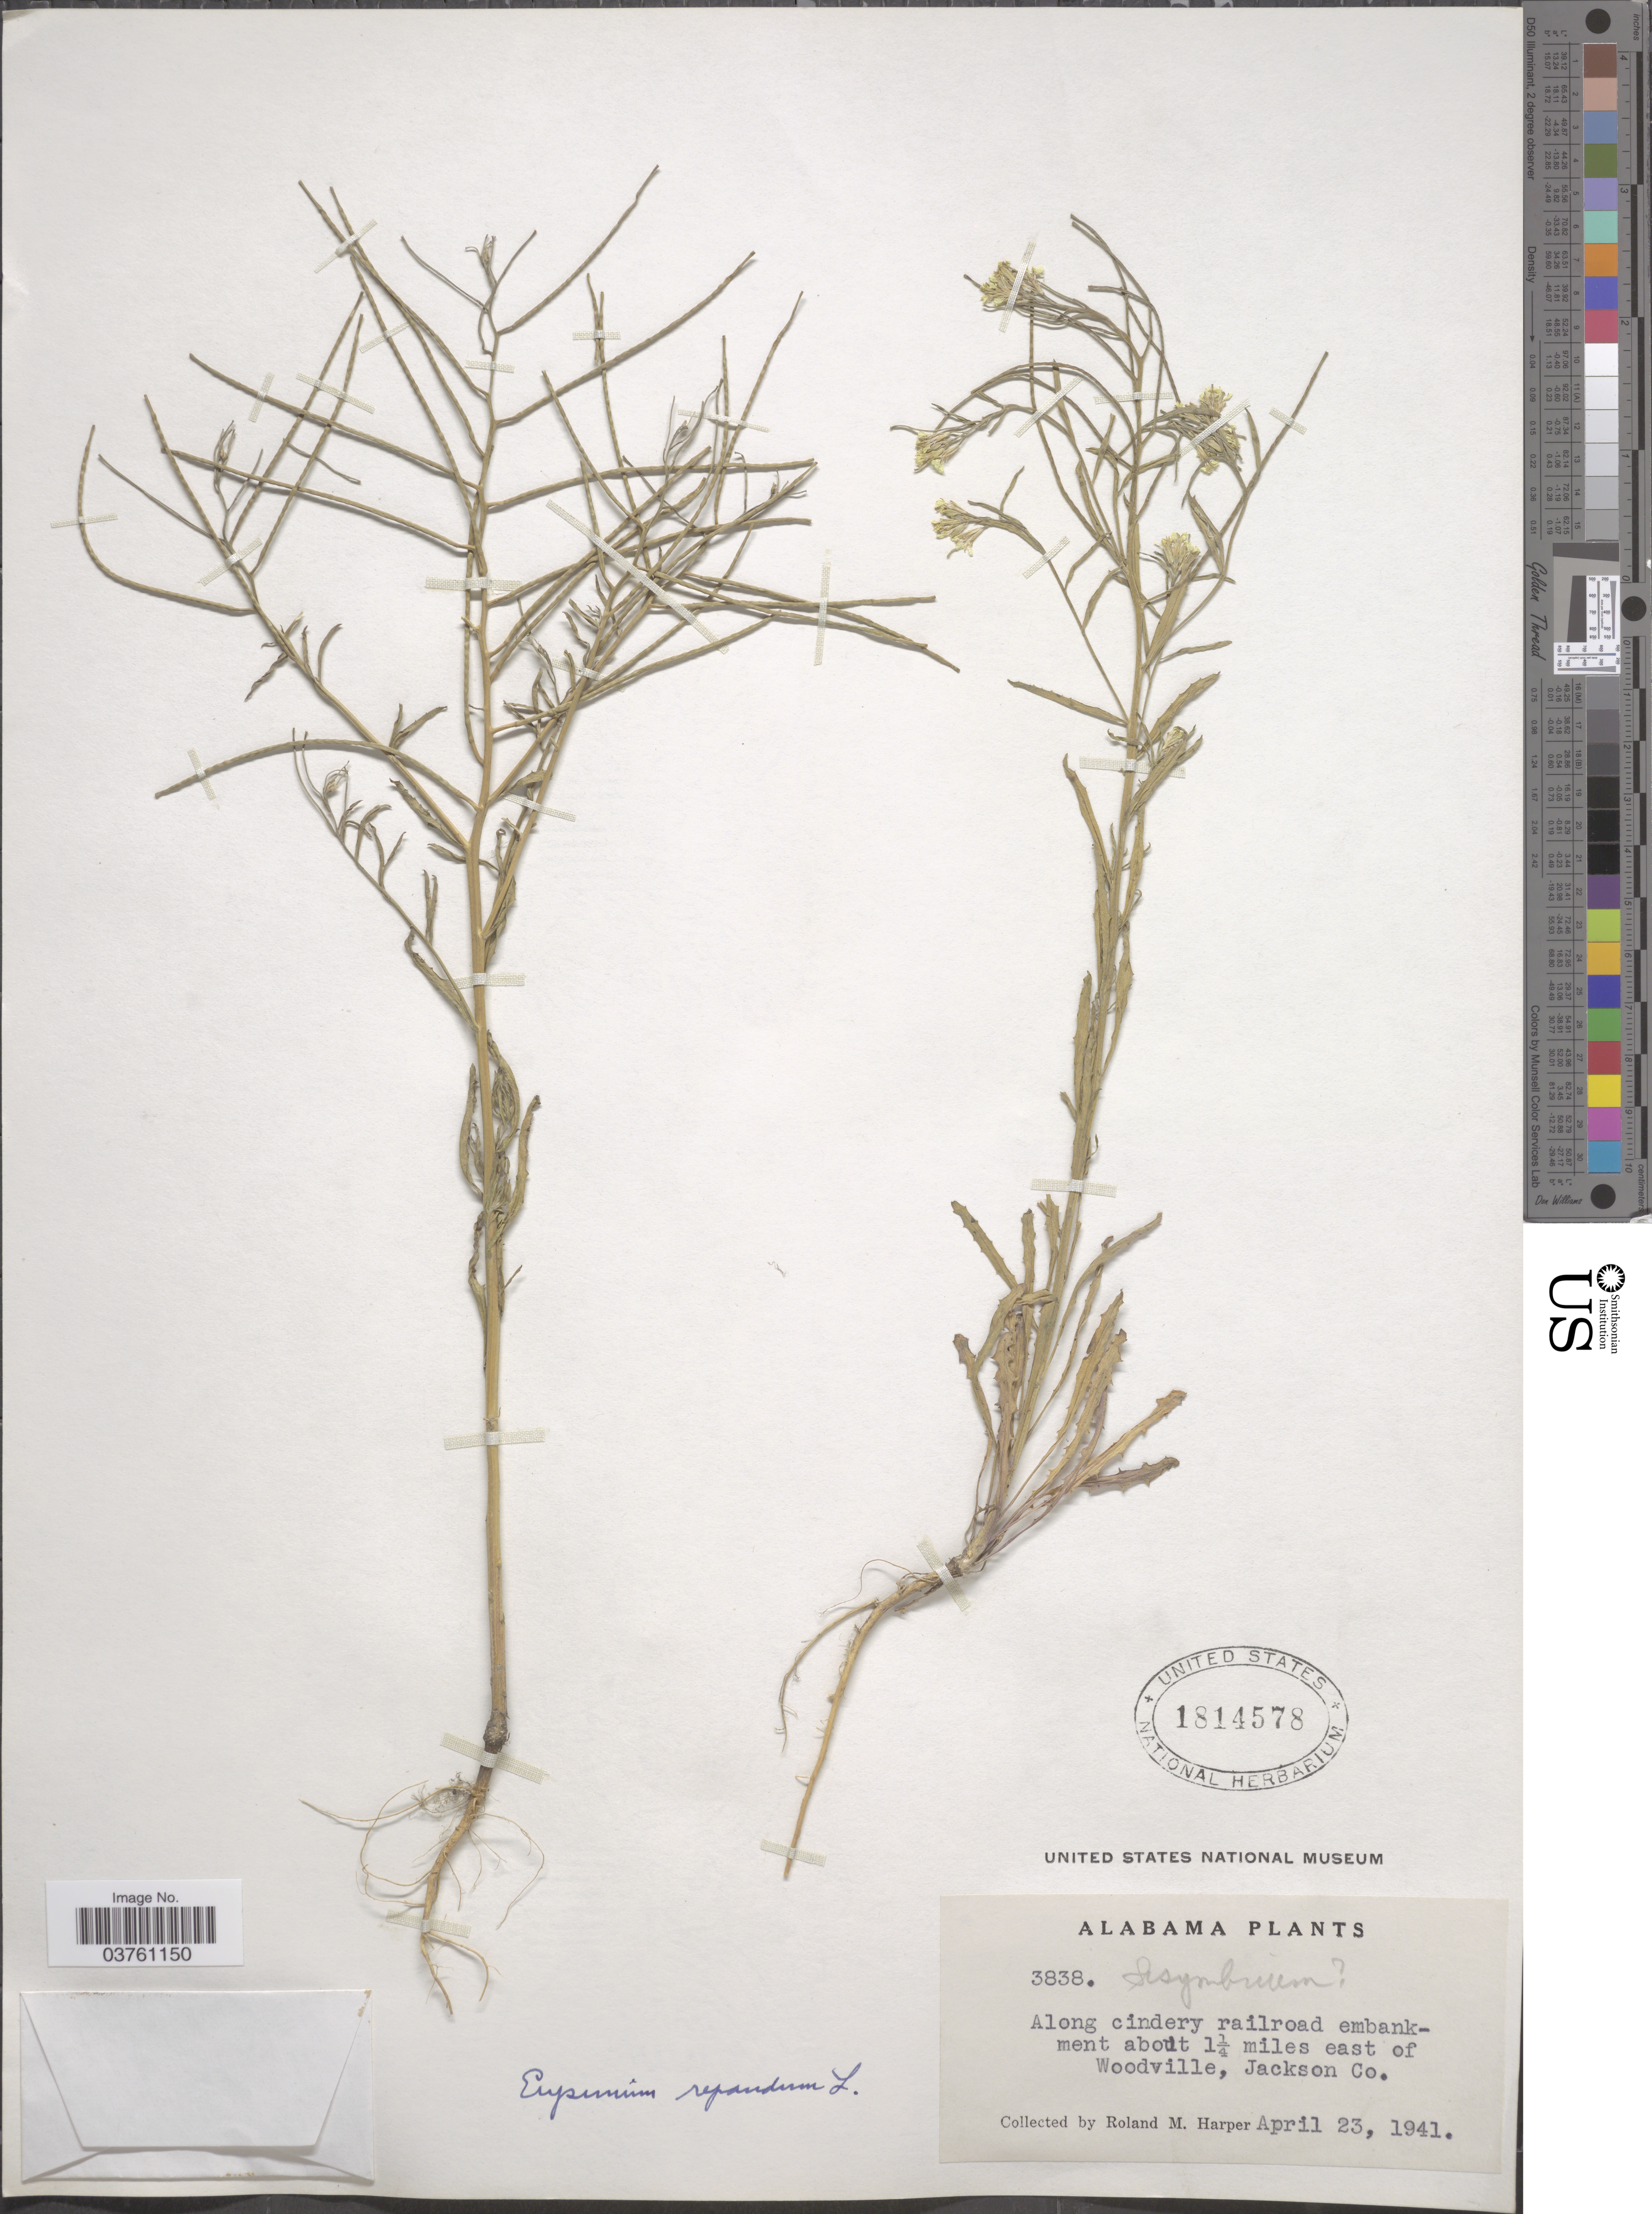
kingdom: Plantae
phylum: Tracheophyta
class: Magnoliopsida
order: Brassicales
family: Brassicaceae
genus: Erysimum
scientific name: Erysimum repandum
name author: L.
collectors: R. M. Harper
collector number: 3838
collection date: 1941-04-23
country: United States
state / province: Alabama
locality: Along cindery railroad embankment about 1¼ miles east of Woodville, Jackson Co.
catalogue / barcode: US 1814578